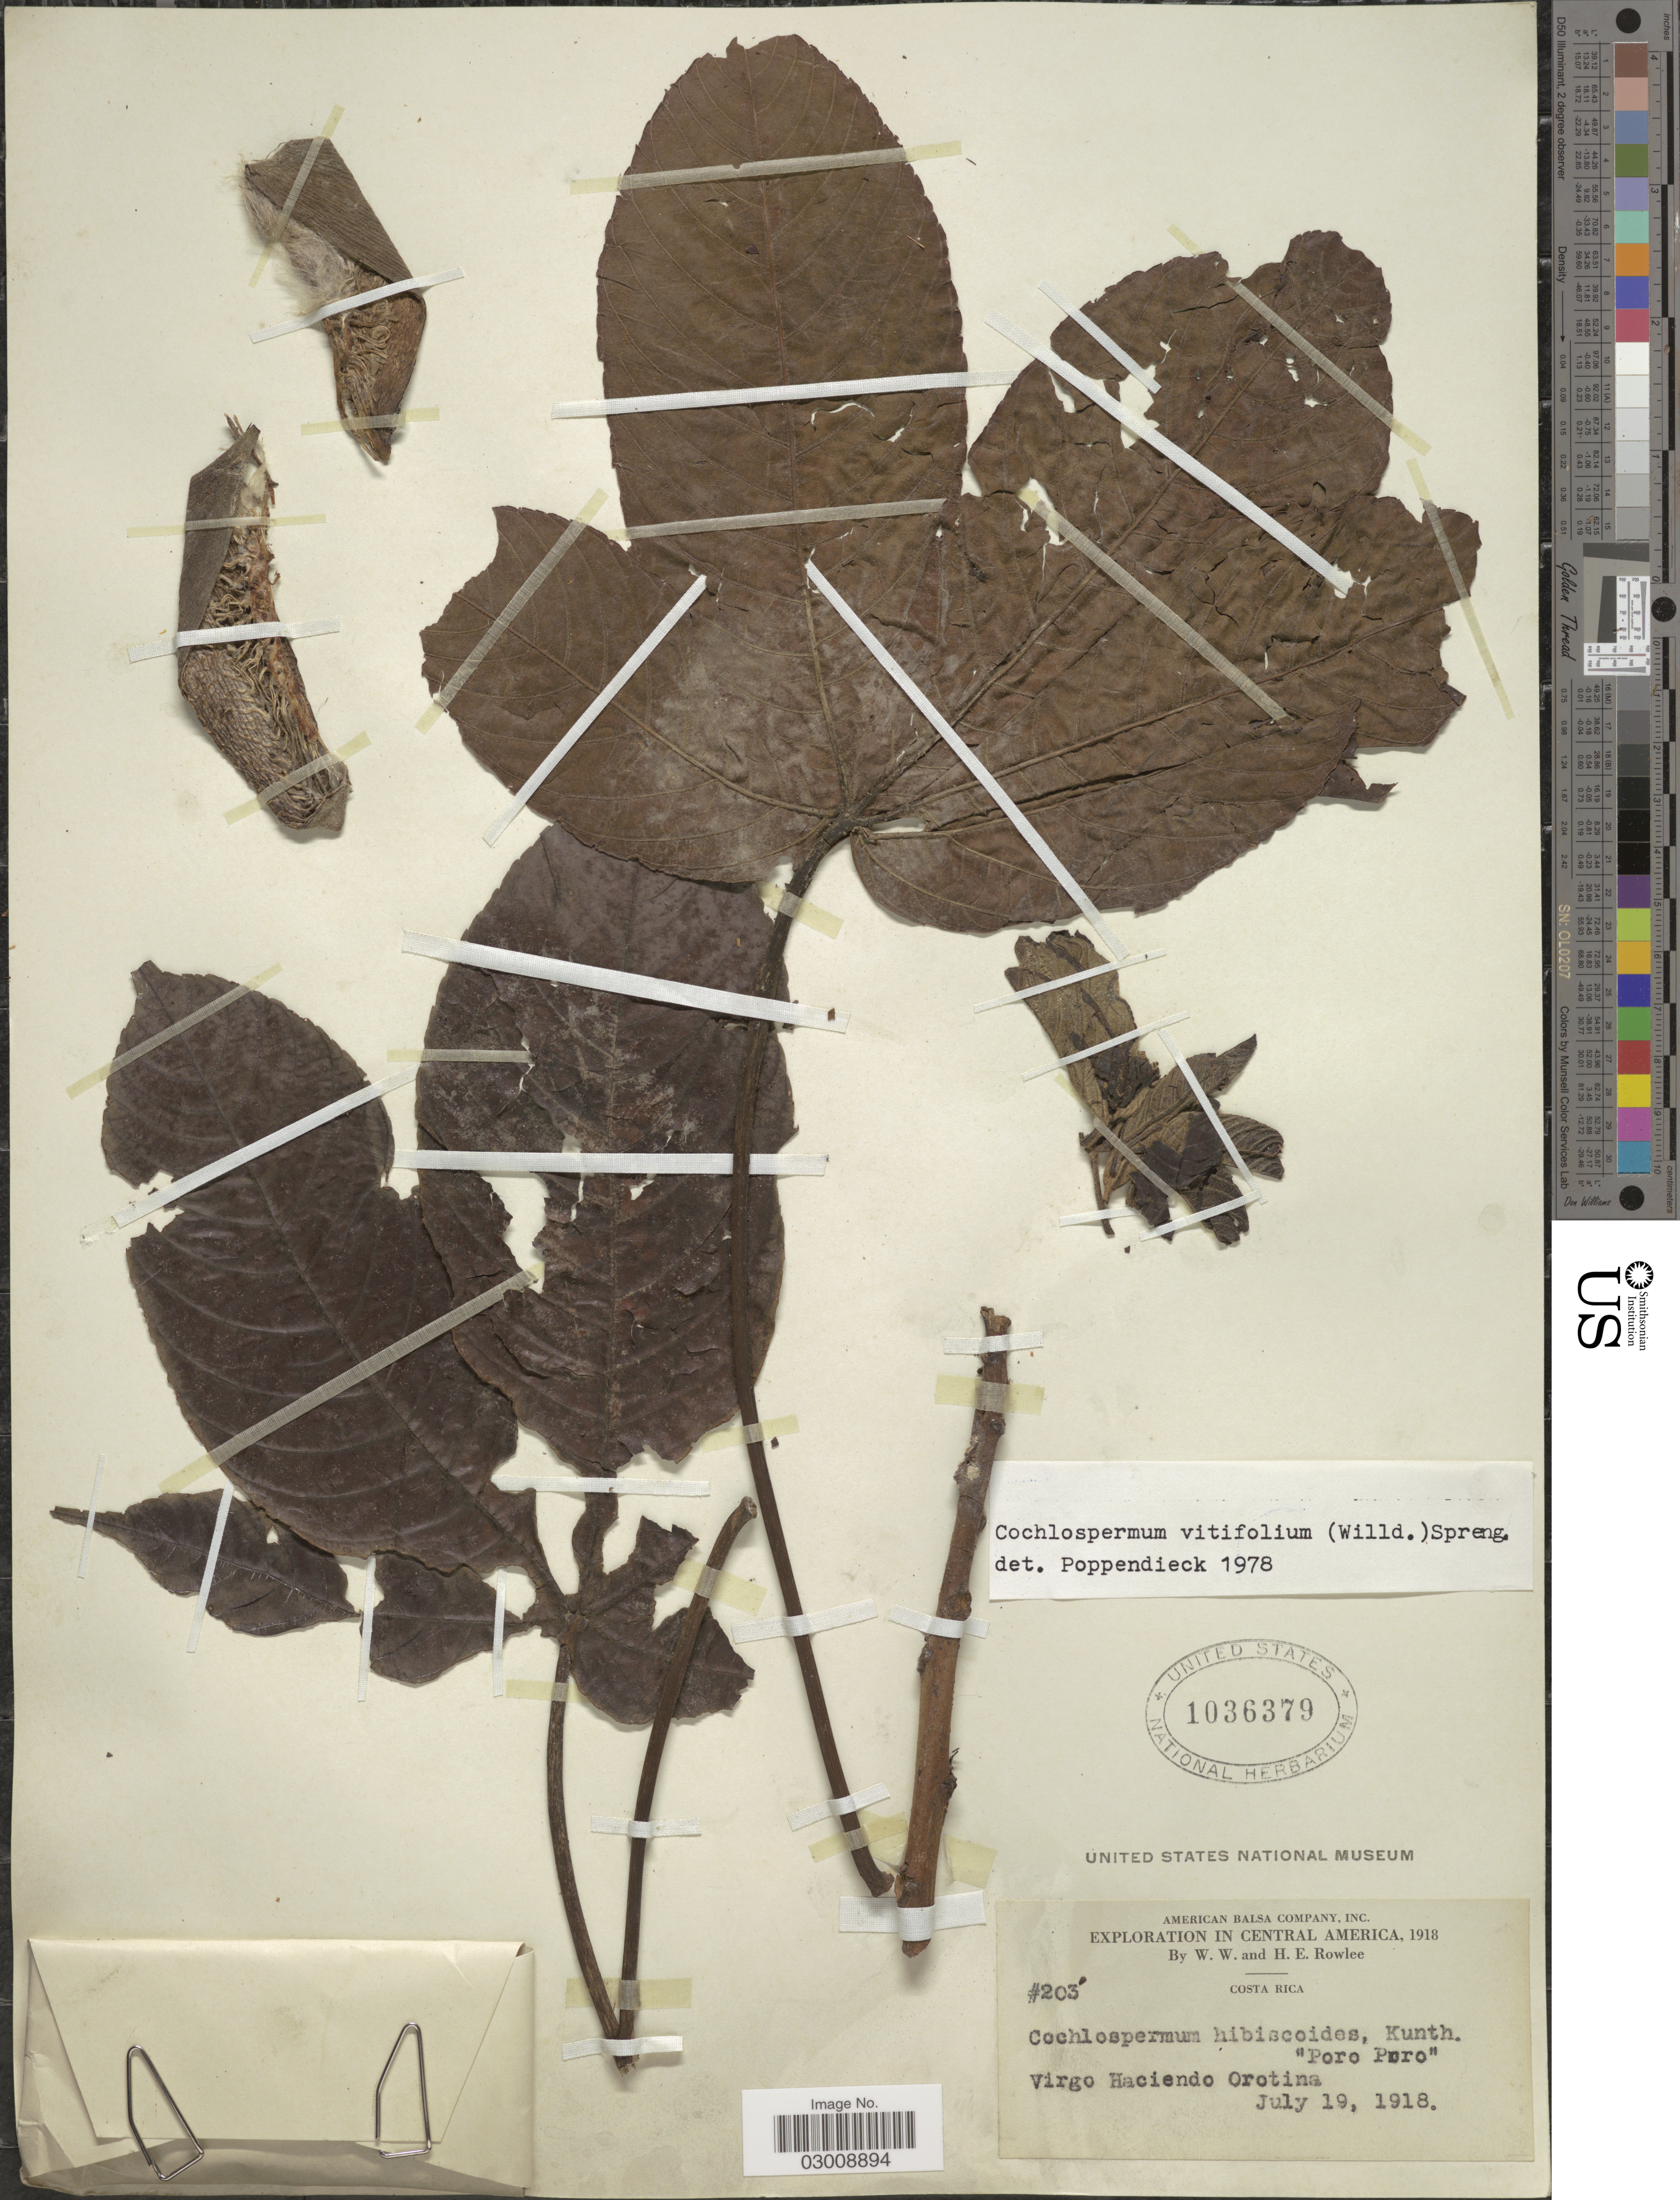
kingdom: Plantae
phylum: Tracheophyta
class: Magnoliopsida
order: Malvales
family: Cochlospermaceae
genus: Cochlospermum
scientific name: Cochlospermum vitifolium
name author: (Willd.) Spreng.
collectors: W. W. Rowlee & H. E. Rowlee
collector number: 203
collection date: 1918-07-19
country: Costa Rica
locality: Virgo Haciendo Orotina.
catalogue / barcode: US 1036379